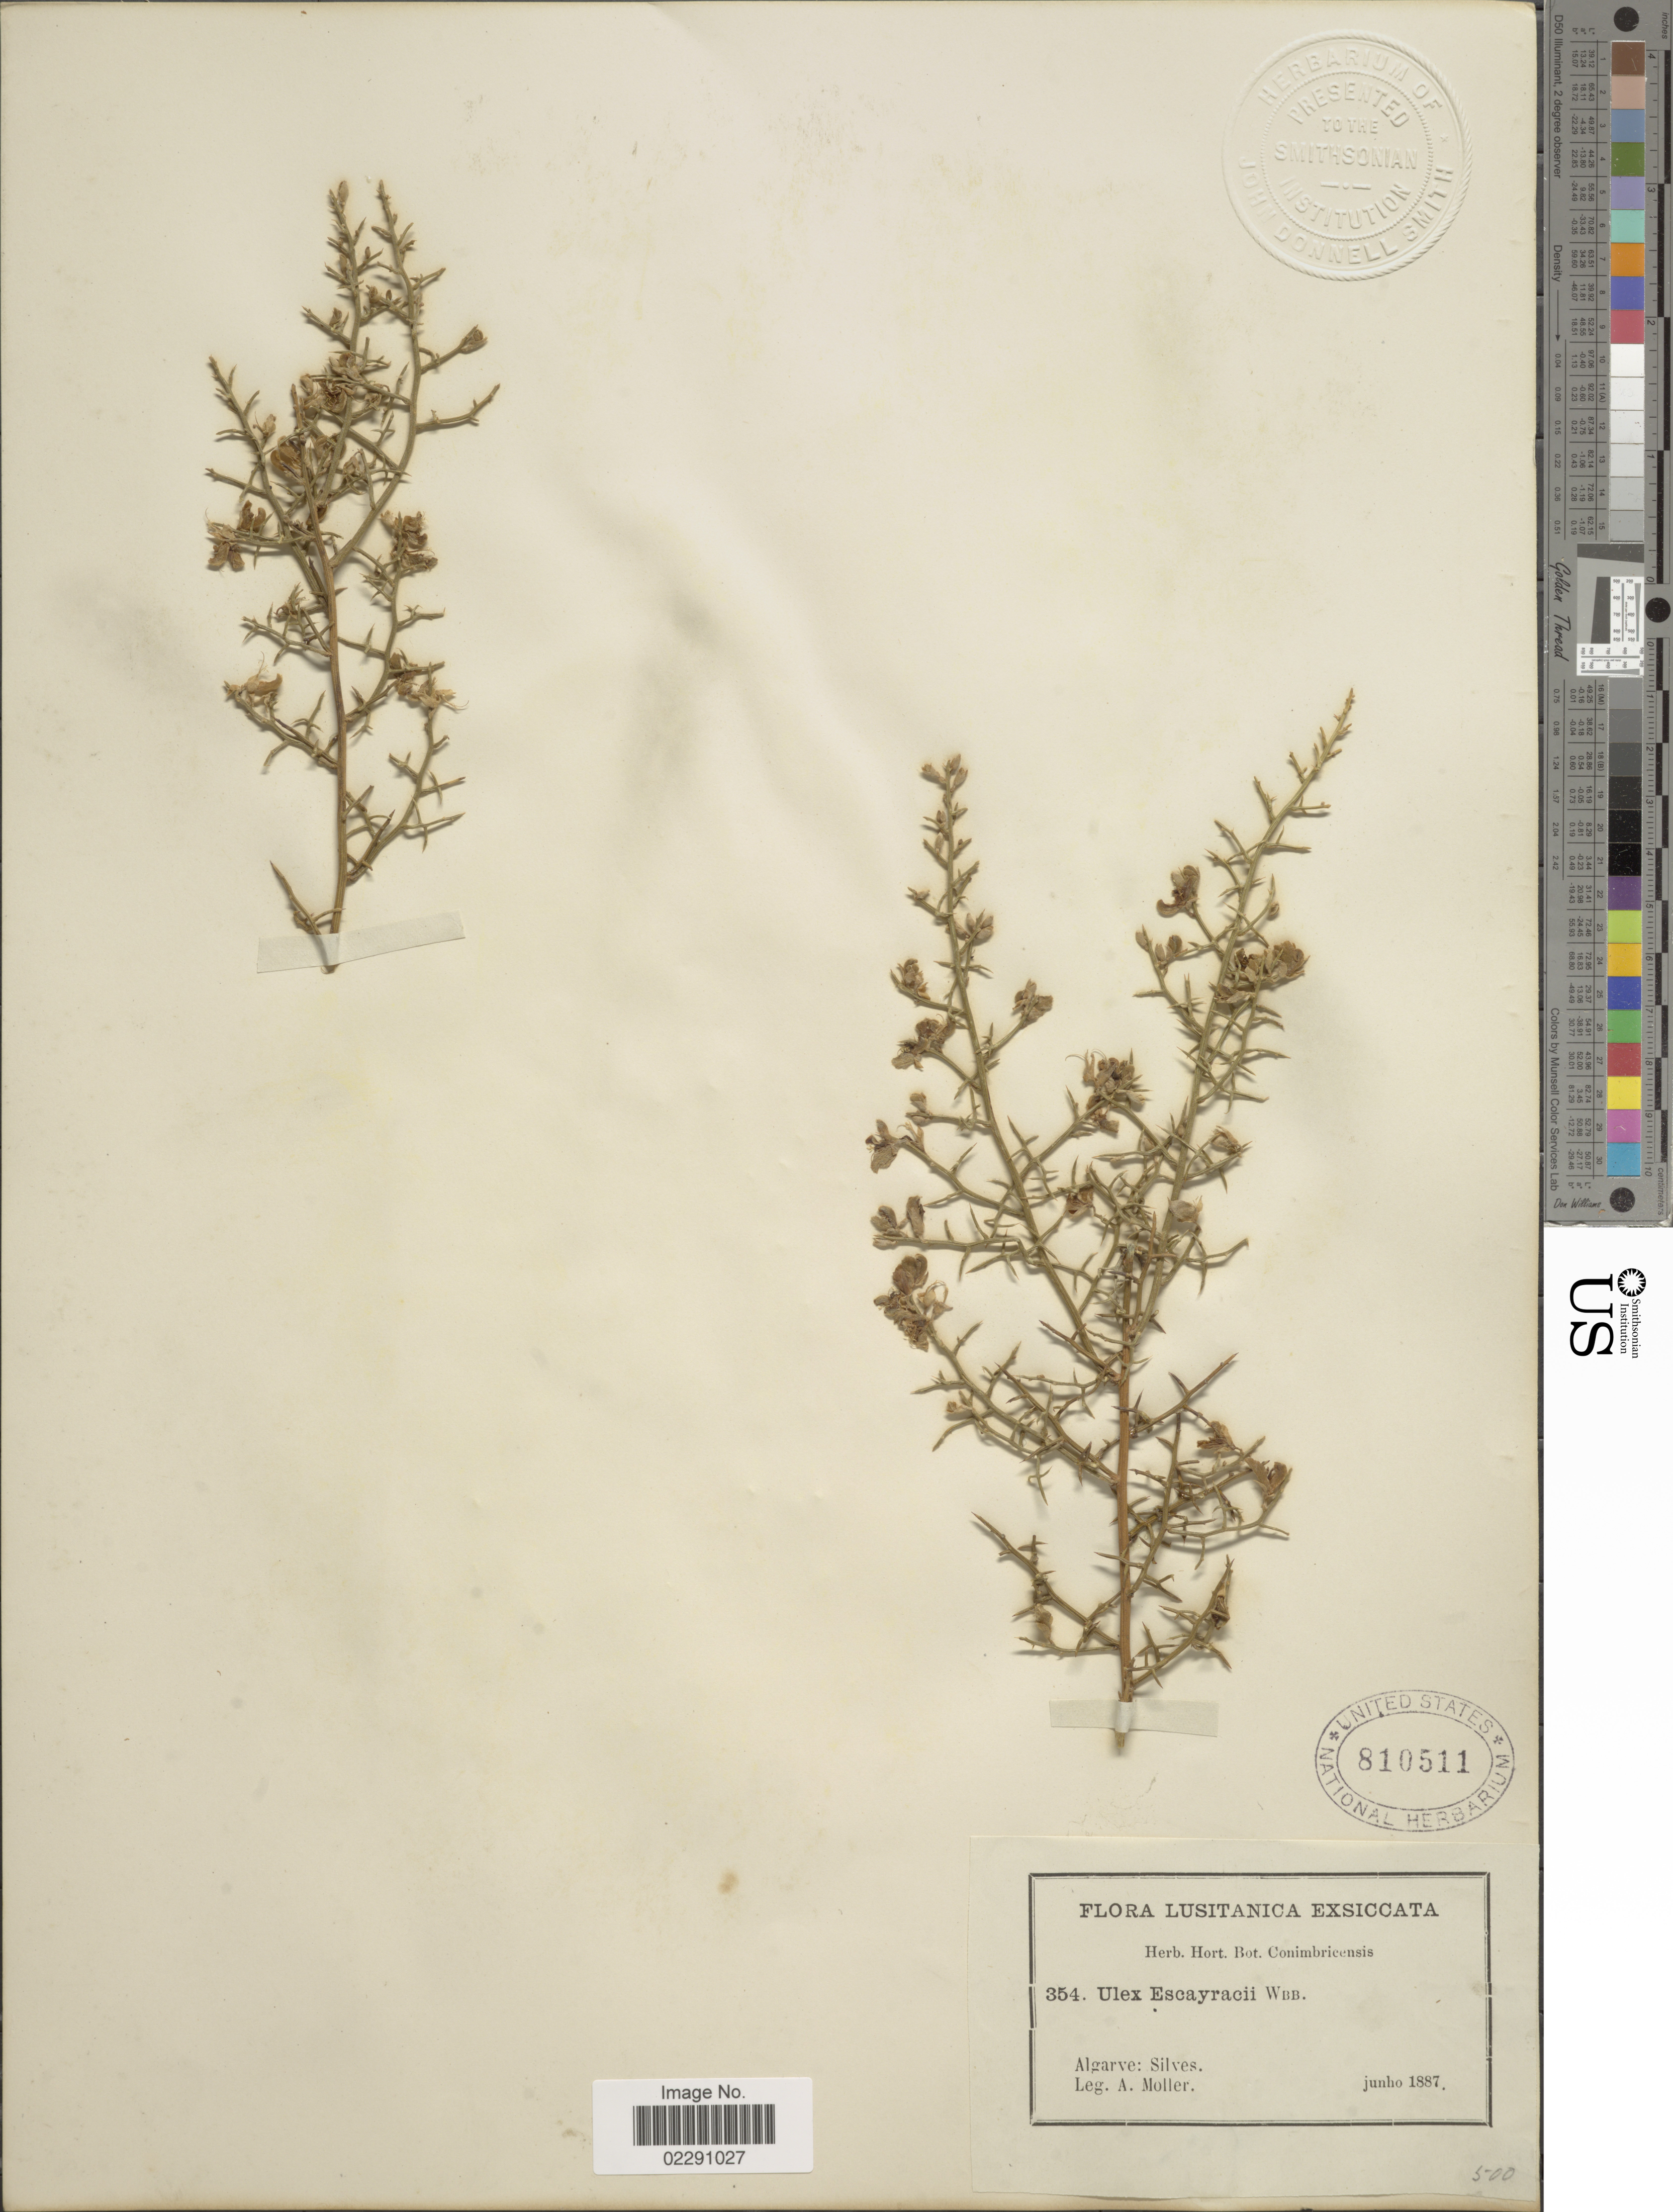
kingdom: Plantae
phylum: Tracheophyta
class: Magnoliopsida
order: Fabales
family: Fabaceae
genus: Ulex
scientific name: Ulex escayracii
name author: (Webb) Nyman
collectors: A. Moller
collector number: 354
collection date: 1887-06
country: Portugal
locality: Lusitanica, Algarve, Silves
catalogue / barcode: US 810511